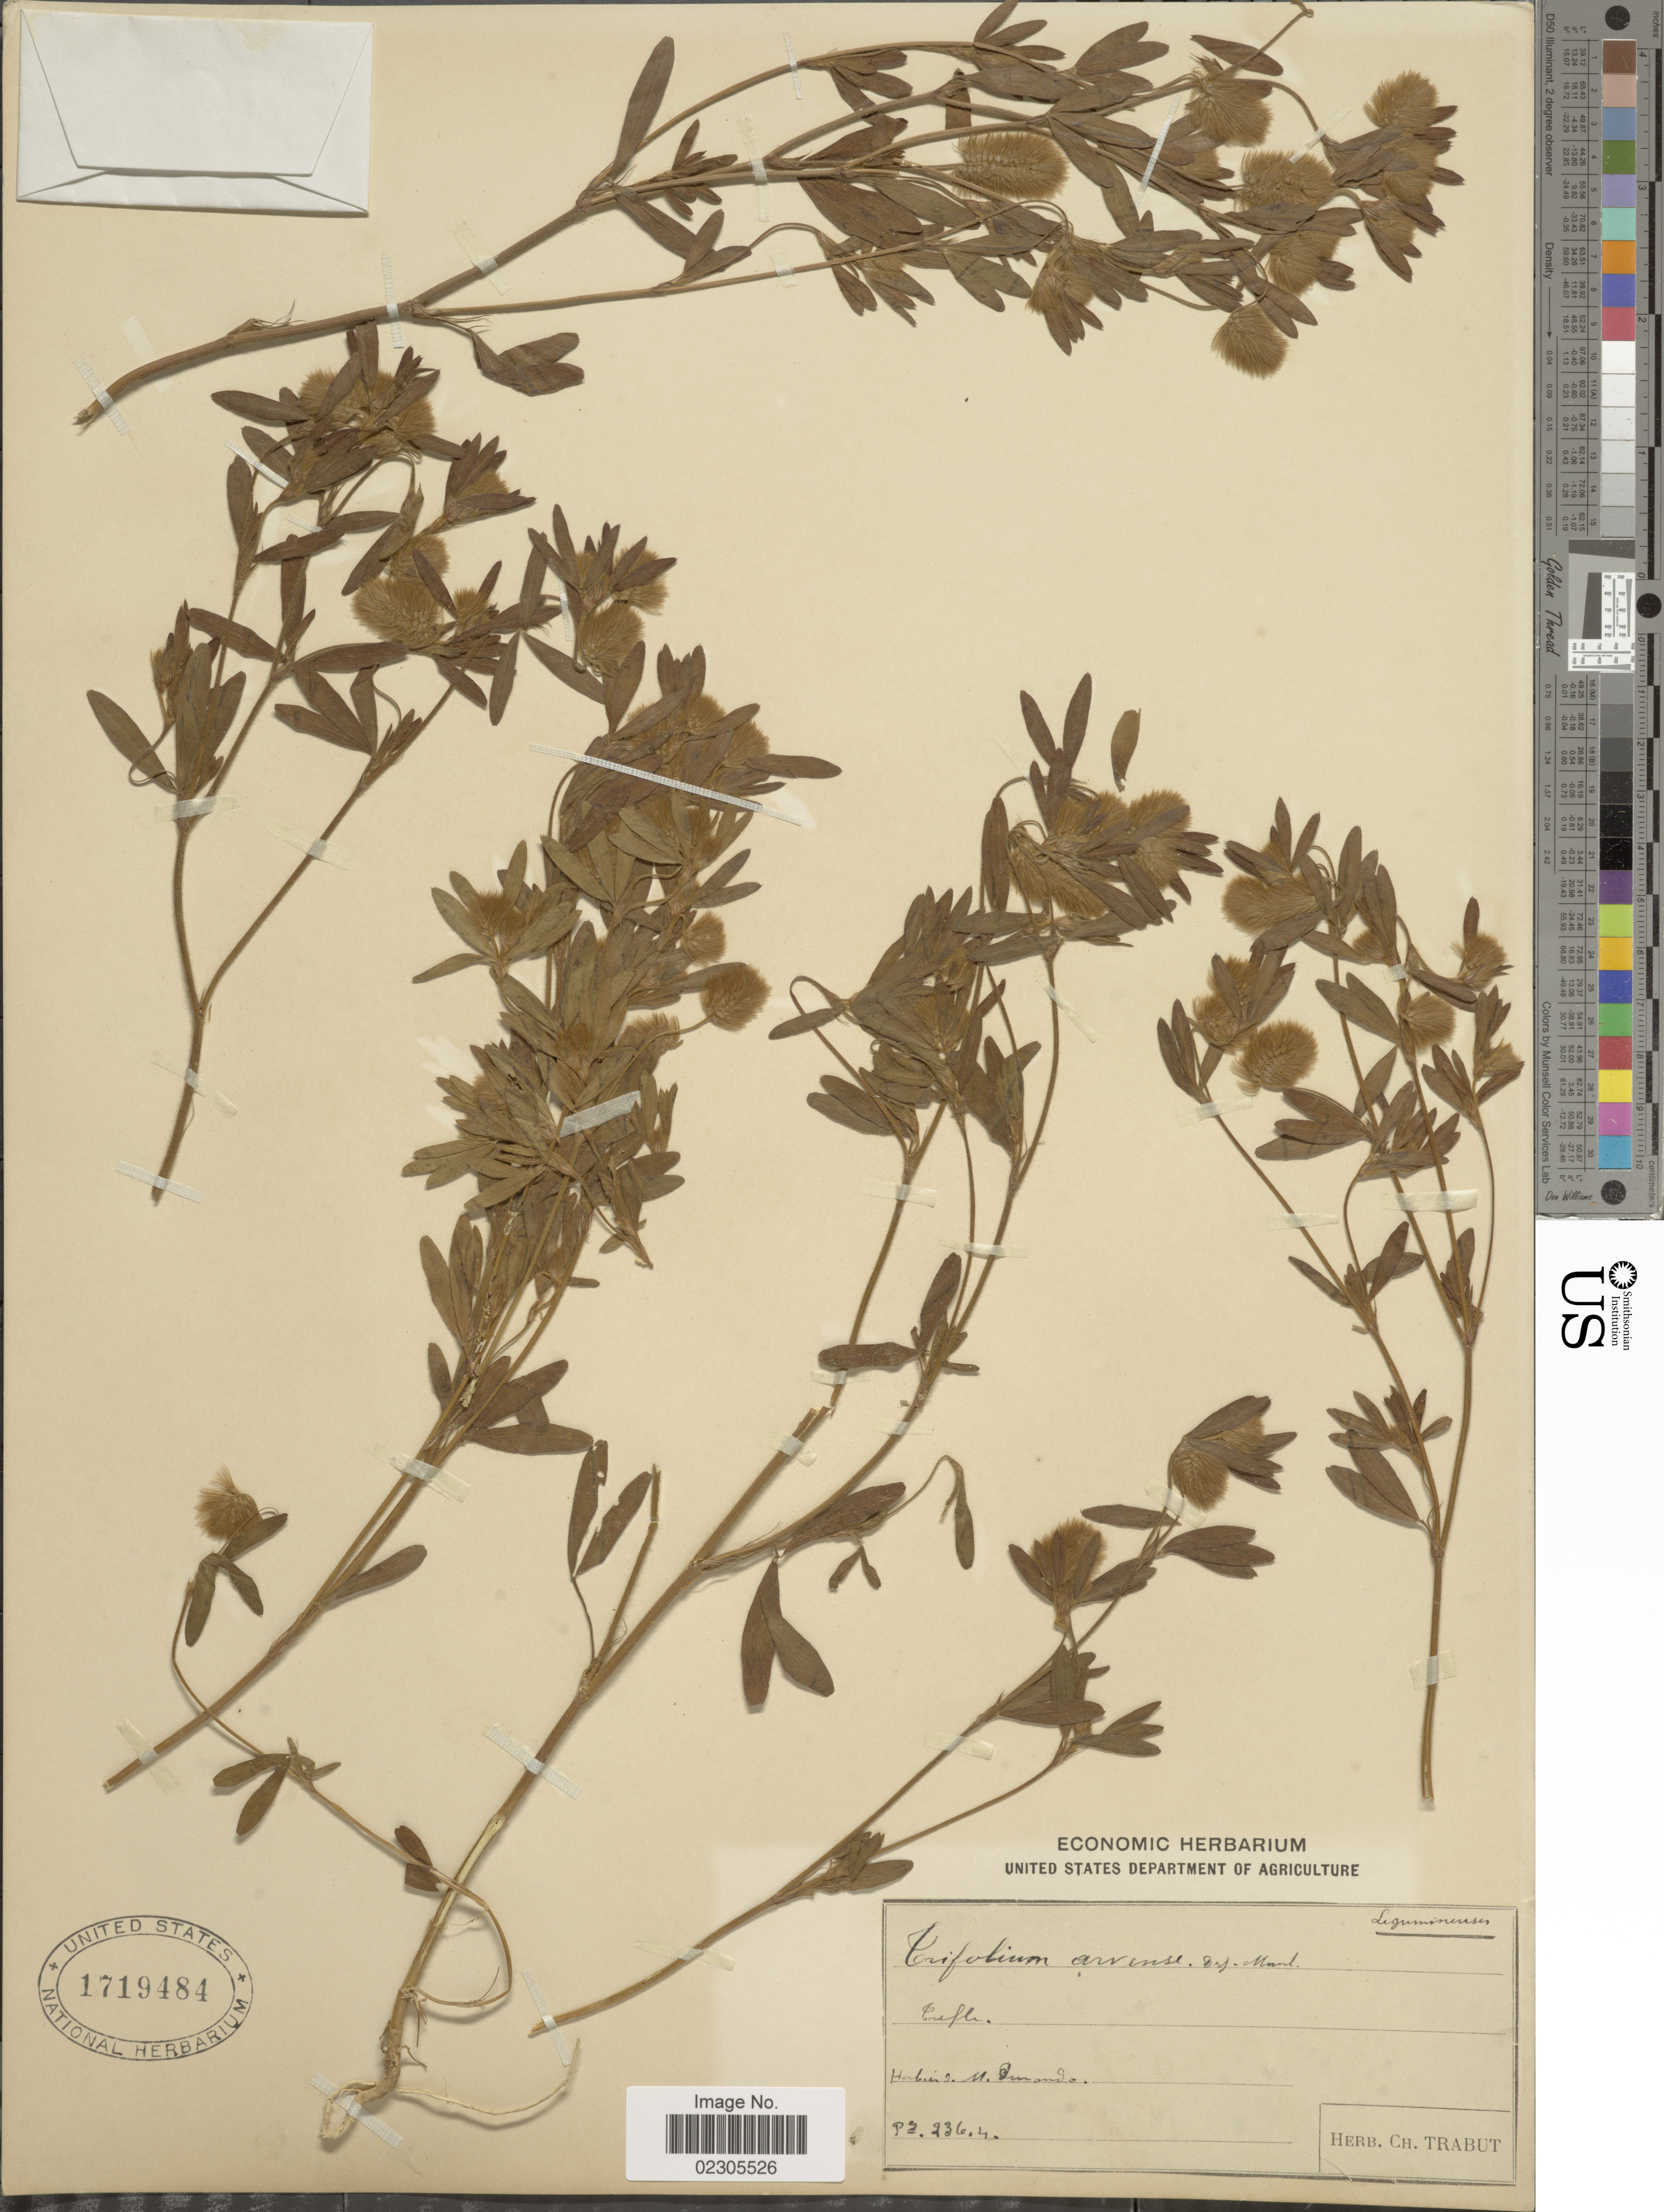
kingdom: Plantae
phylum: Tracheophyta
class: Magnoliopsida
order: Fabales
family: Fabaceae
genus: Trifolium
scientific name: Trifolium arvense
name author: L.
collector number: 2364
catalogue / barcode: US 1719484